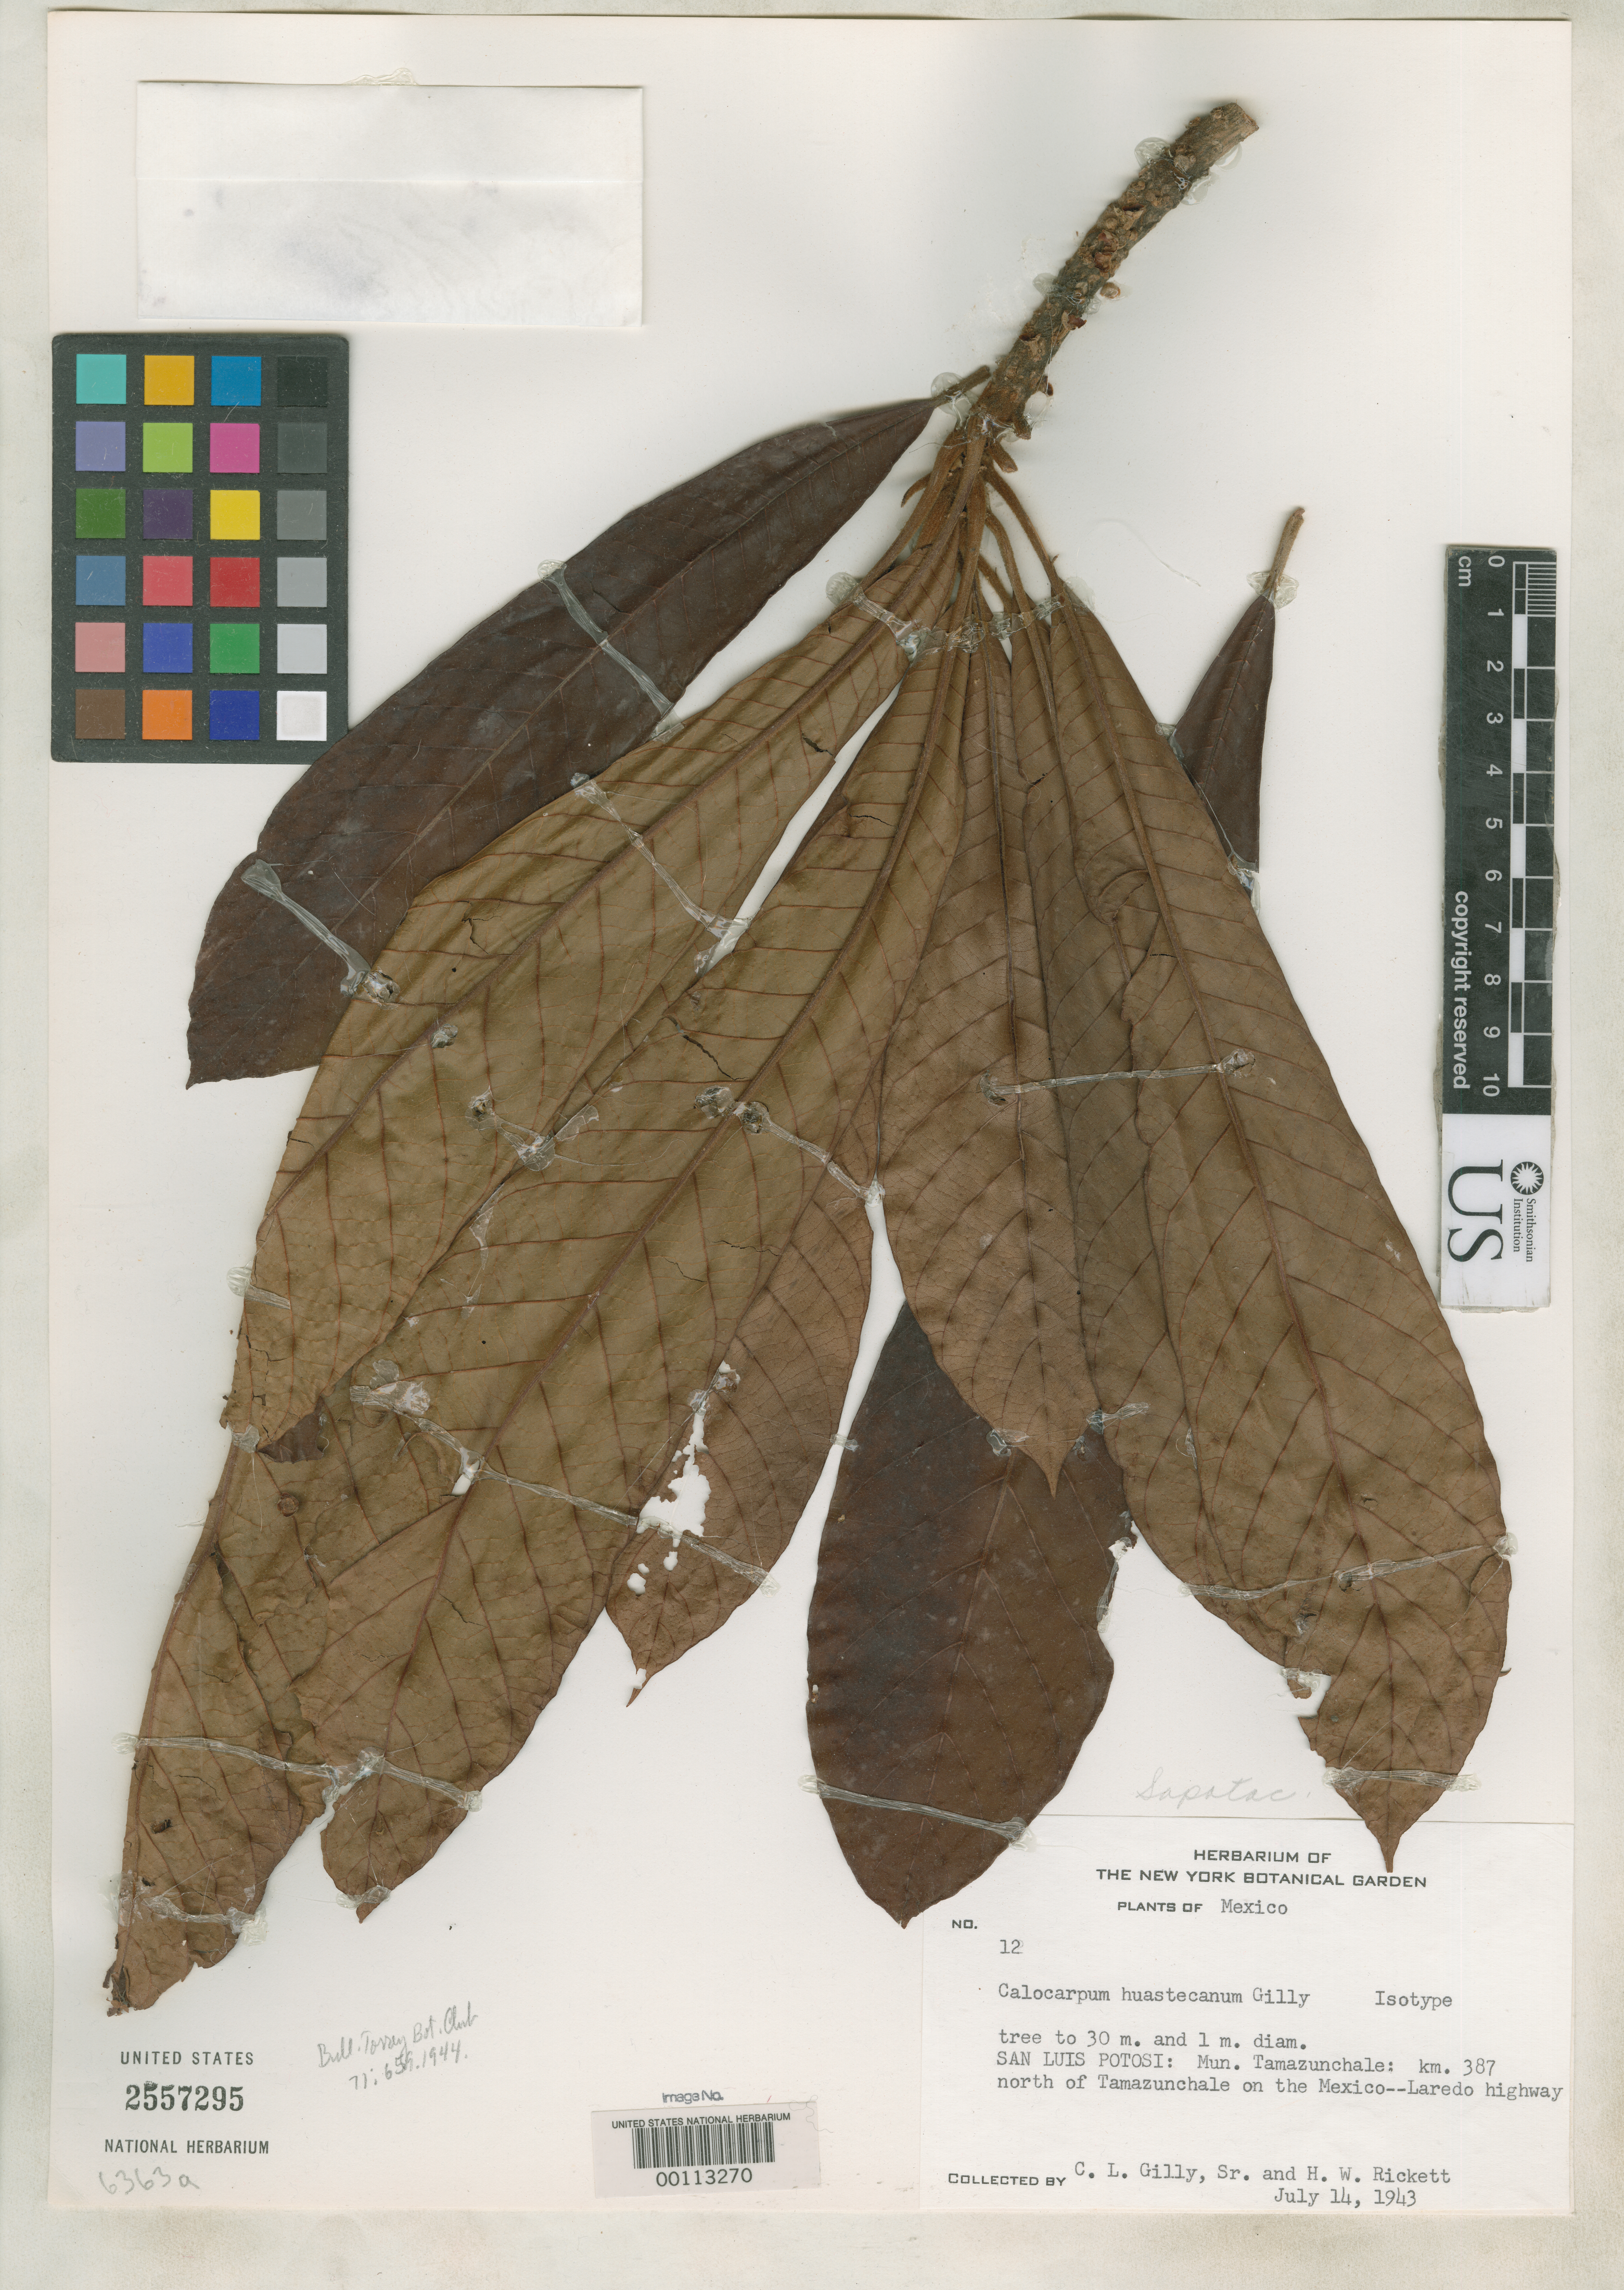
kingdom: Plantae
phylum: Tracheophyta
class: Magnoliopsida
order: Ericales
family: Sapotaceae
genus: Calocarpum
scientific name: Calocarpum huastecanum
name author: Gilly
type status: Isotype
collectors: C. Gilly & H. Rickett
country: Mexico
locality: E of Monserrat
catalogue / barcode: US 2557295